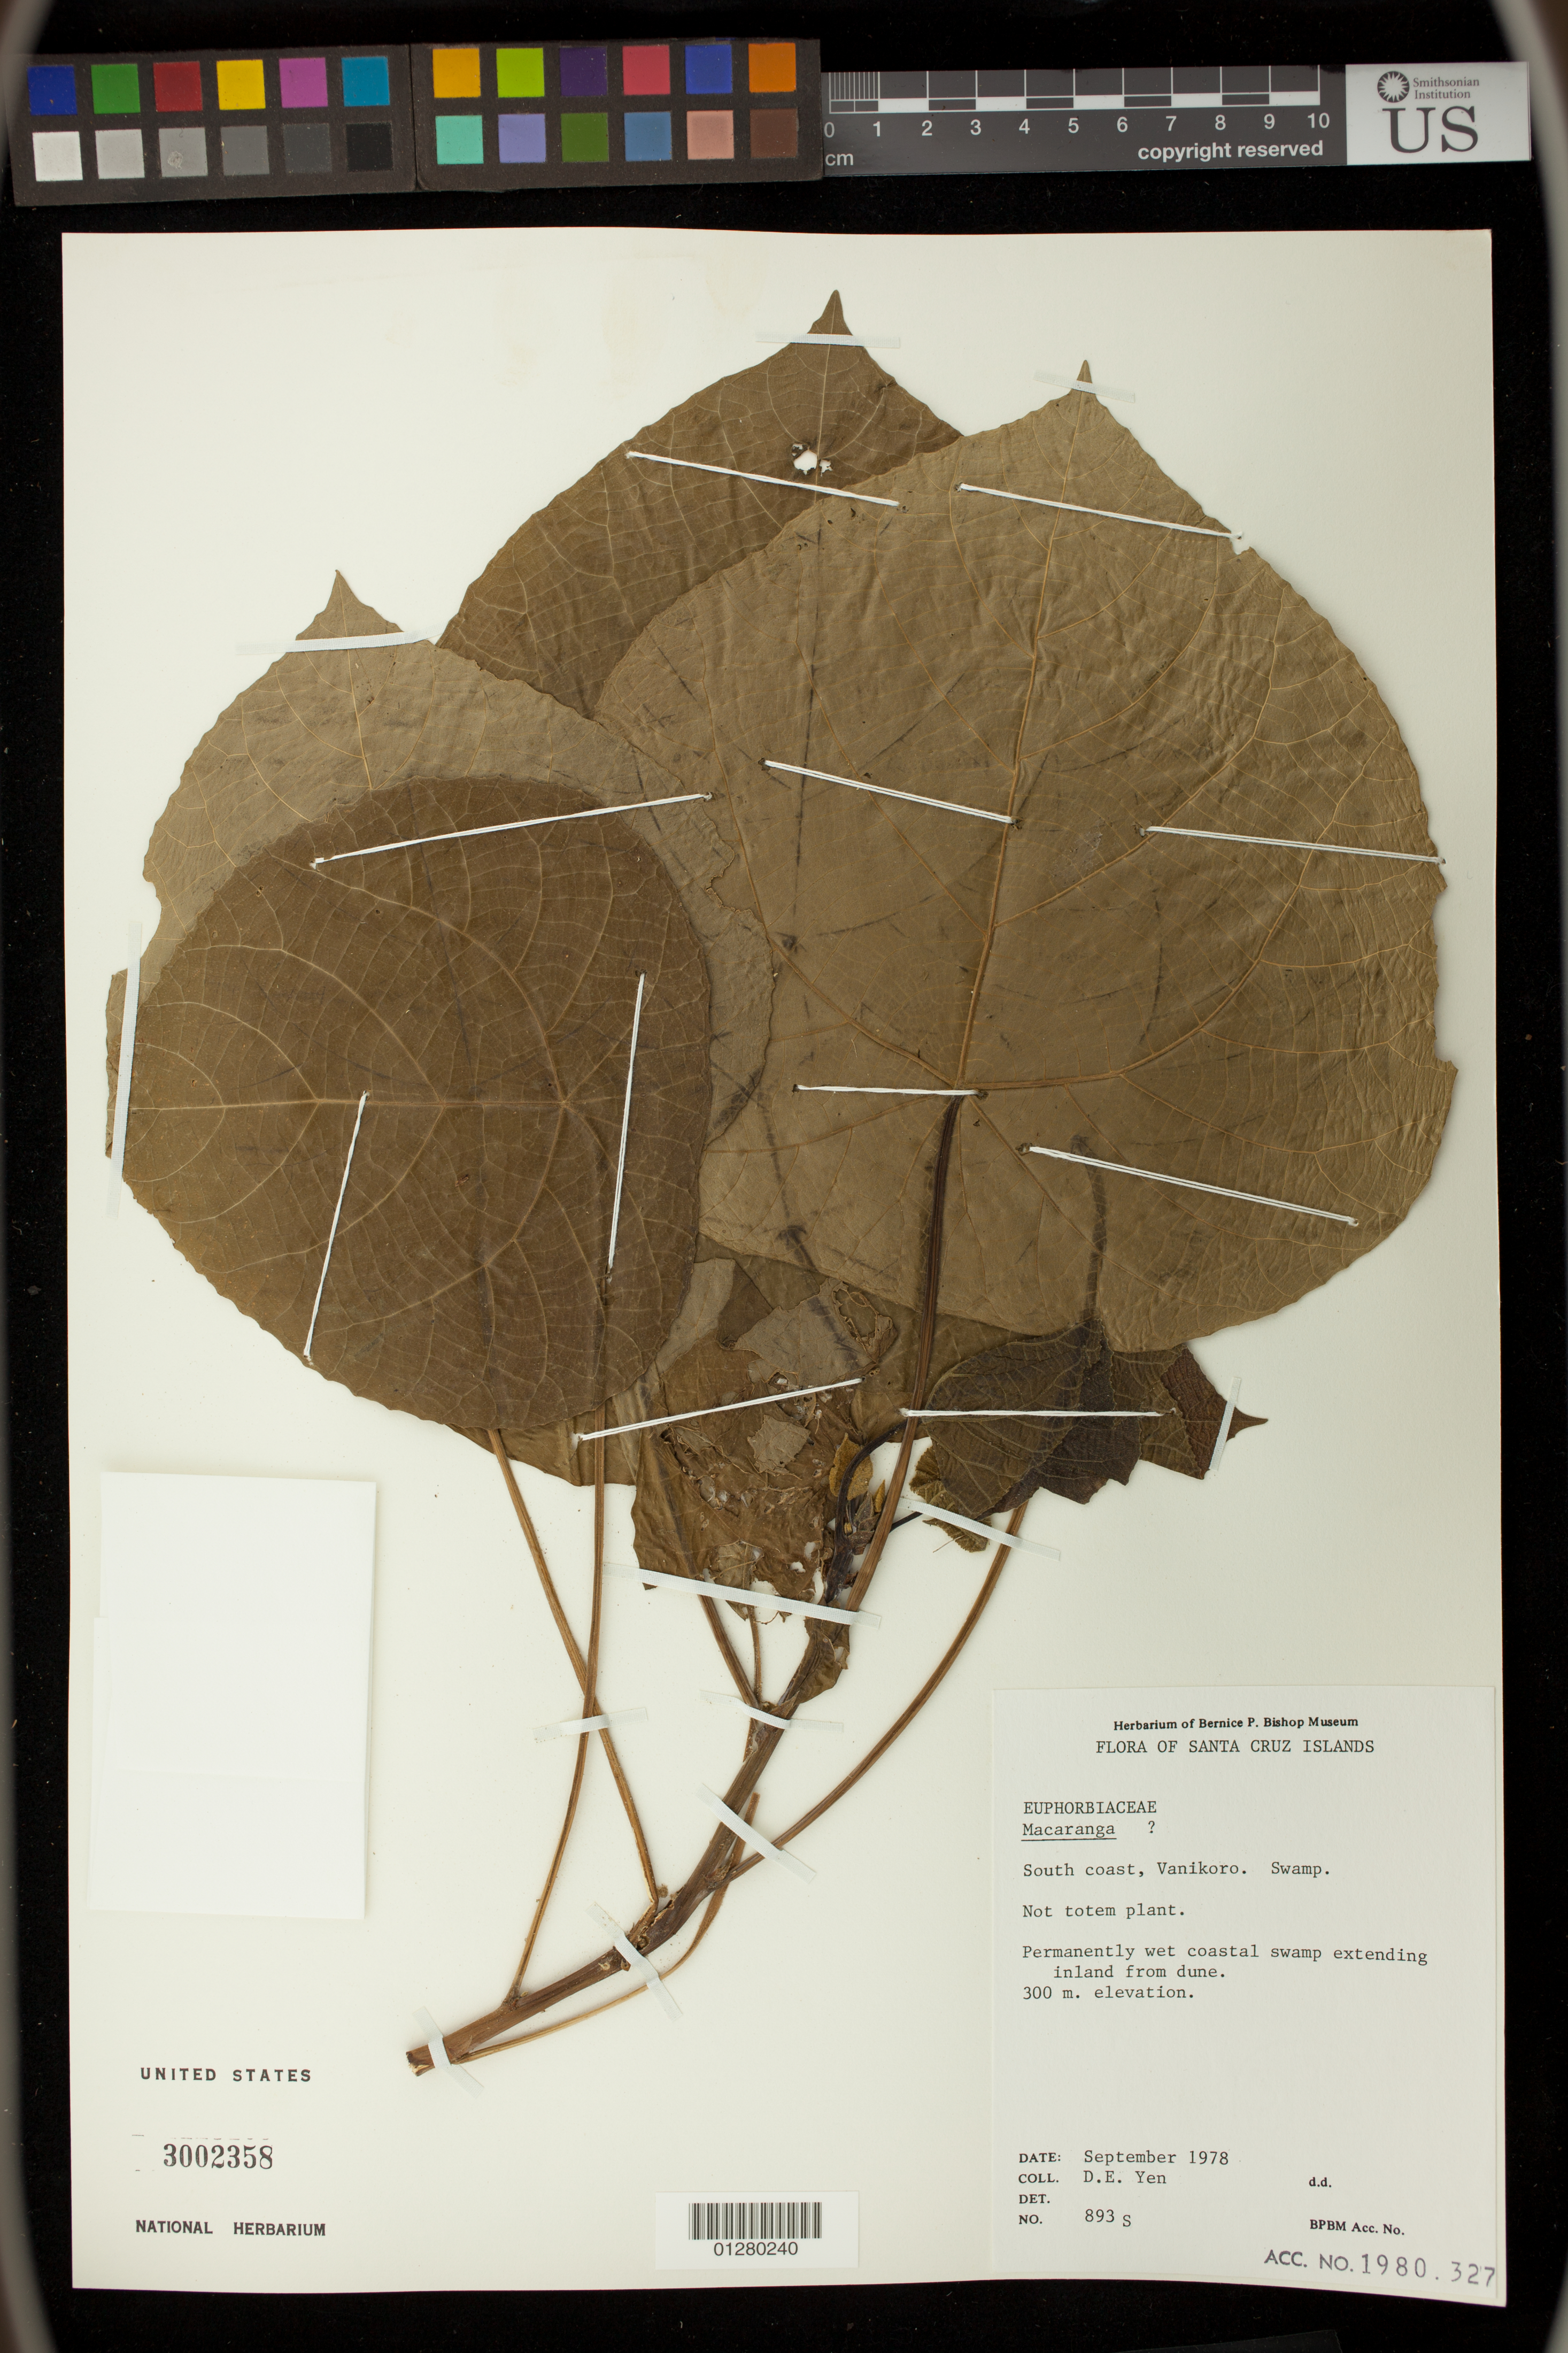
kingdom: Plantae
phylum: Tracheophyta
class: Magnoliopsida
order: Malpighiales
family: Euphorbiaceae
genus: Macaranga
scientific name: Macaranga sp.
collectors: D. Yen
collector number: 893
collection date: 1978-09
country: Solomon Islands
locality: South coast, Vanikoro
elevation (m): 300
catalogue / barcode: US 3002358